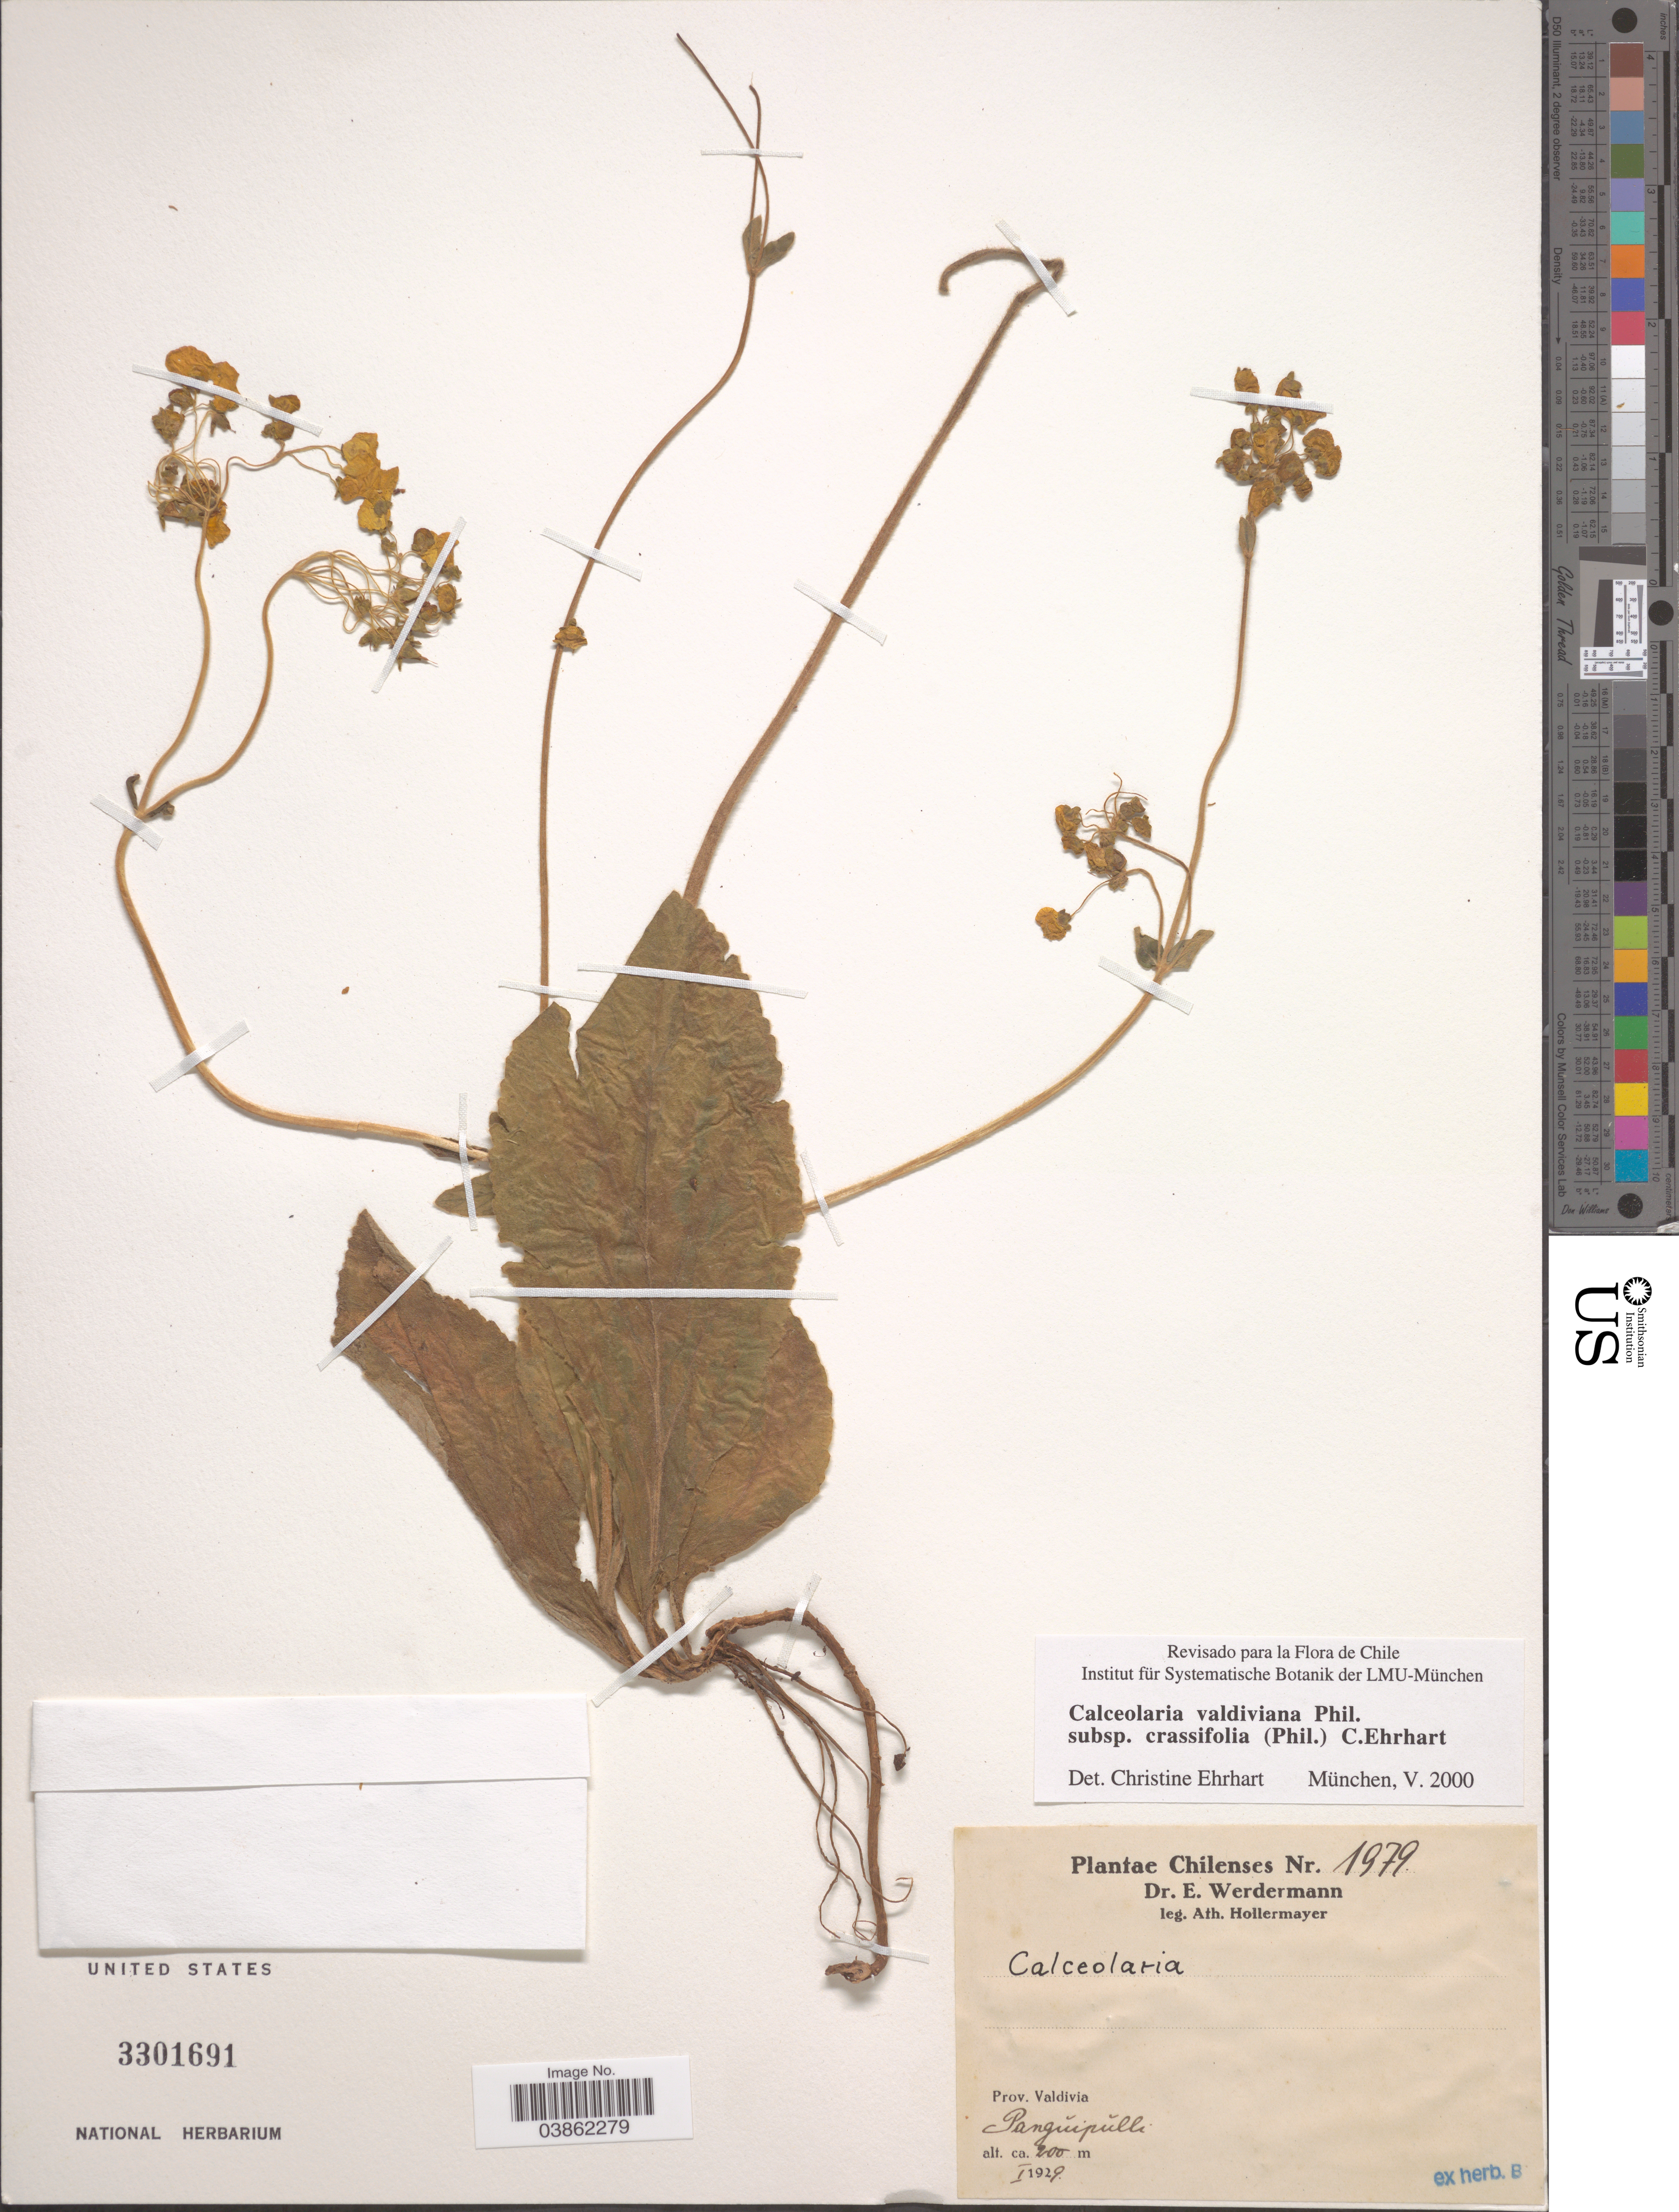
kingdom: Plantae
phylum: Tracheophyta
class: Magnoliopsida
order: Lamiales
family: Calceolariaceae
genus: Calceolaria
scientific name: Calceolaria valdiviana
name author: Phil.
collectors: A. Hollermayer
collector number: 1979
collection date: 1929-01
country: Chile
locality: Prov. Valdivia. Panguipulli.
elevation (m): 200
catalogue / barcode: US 3301691